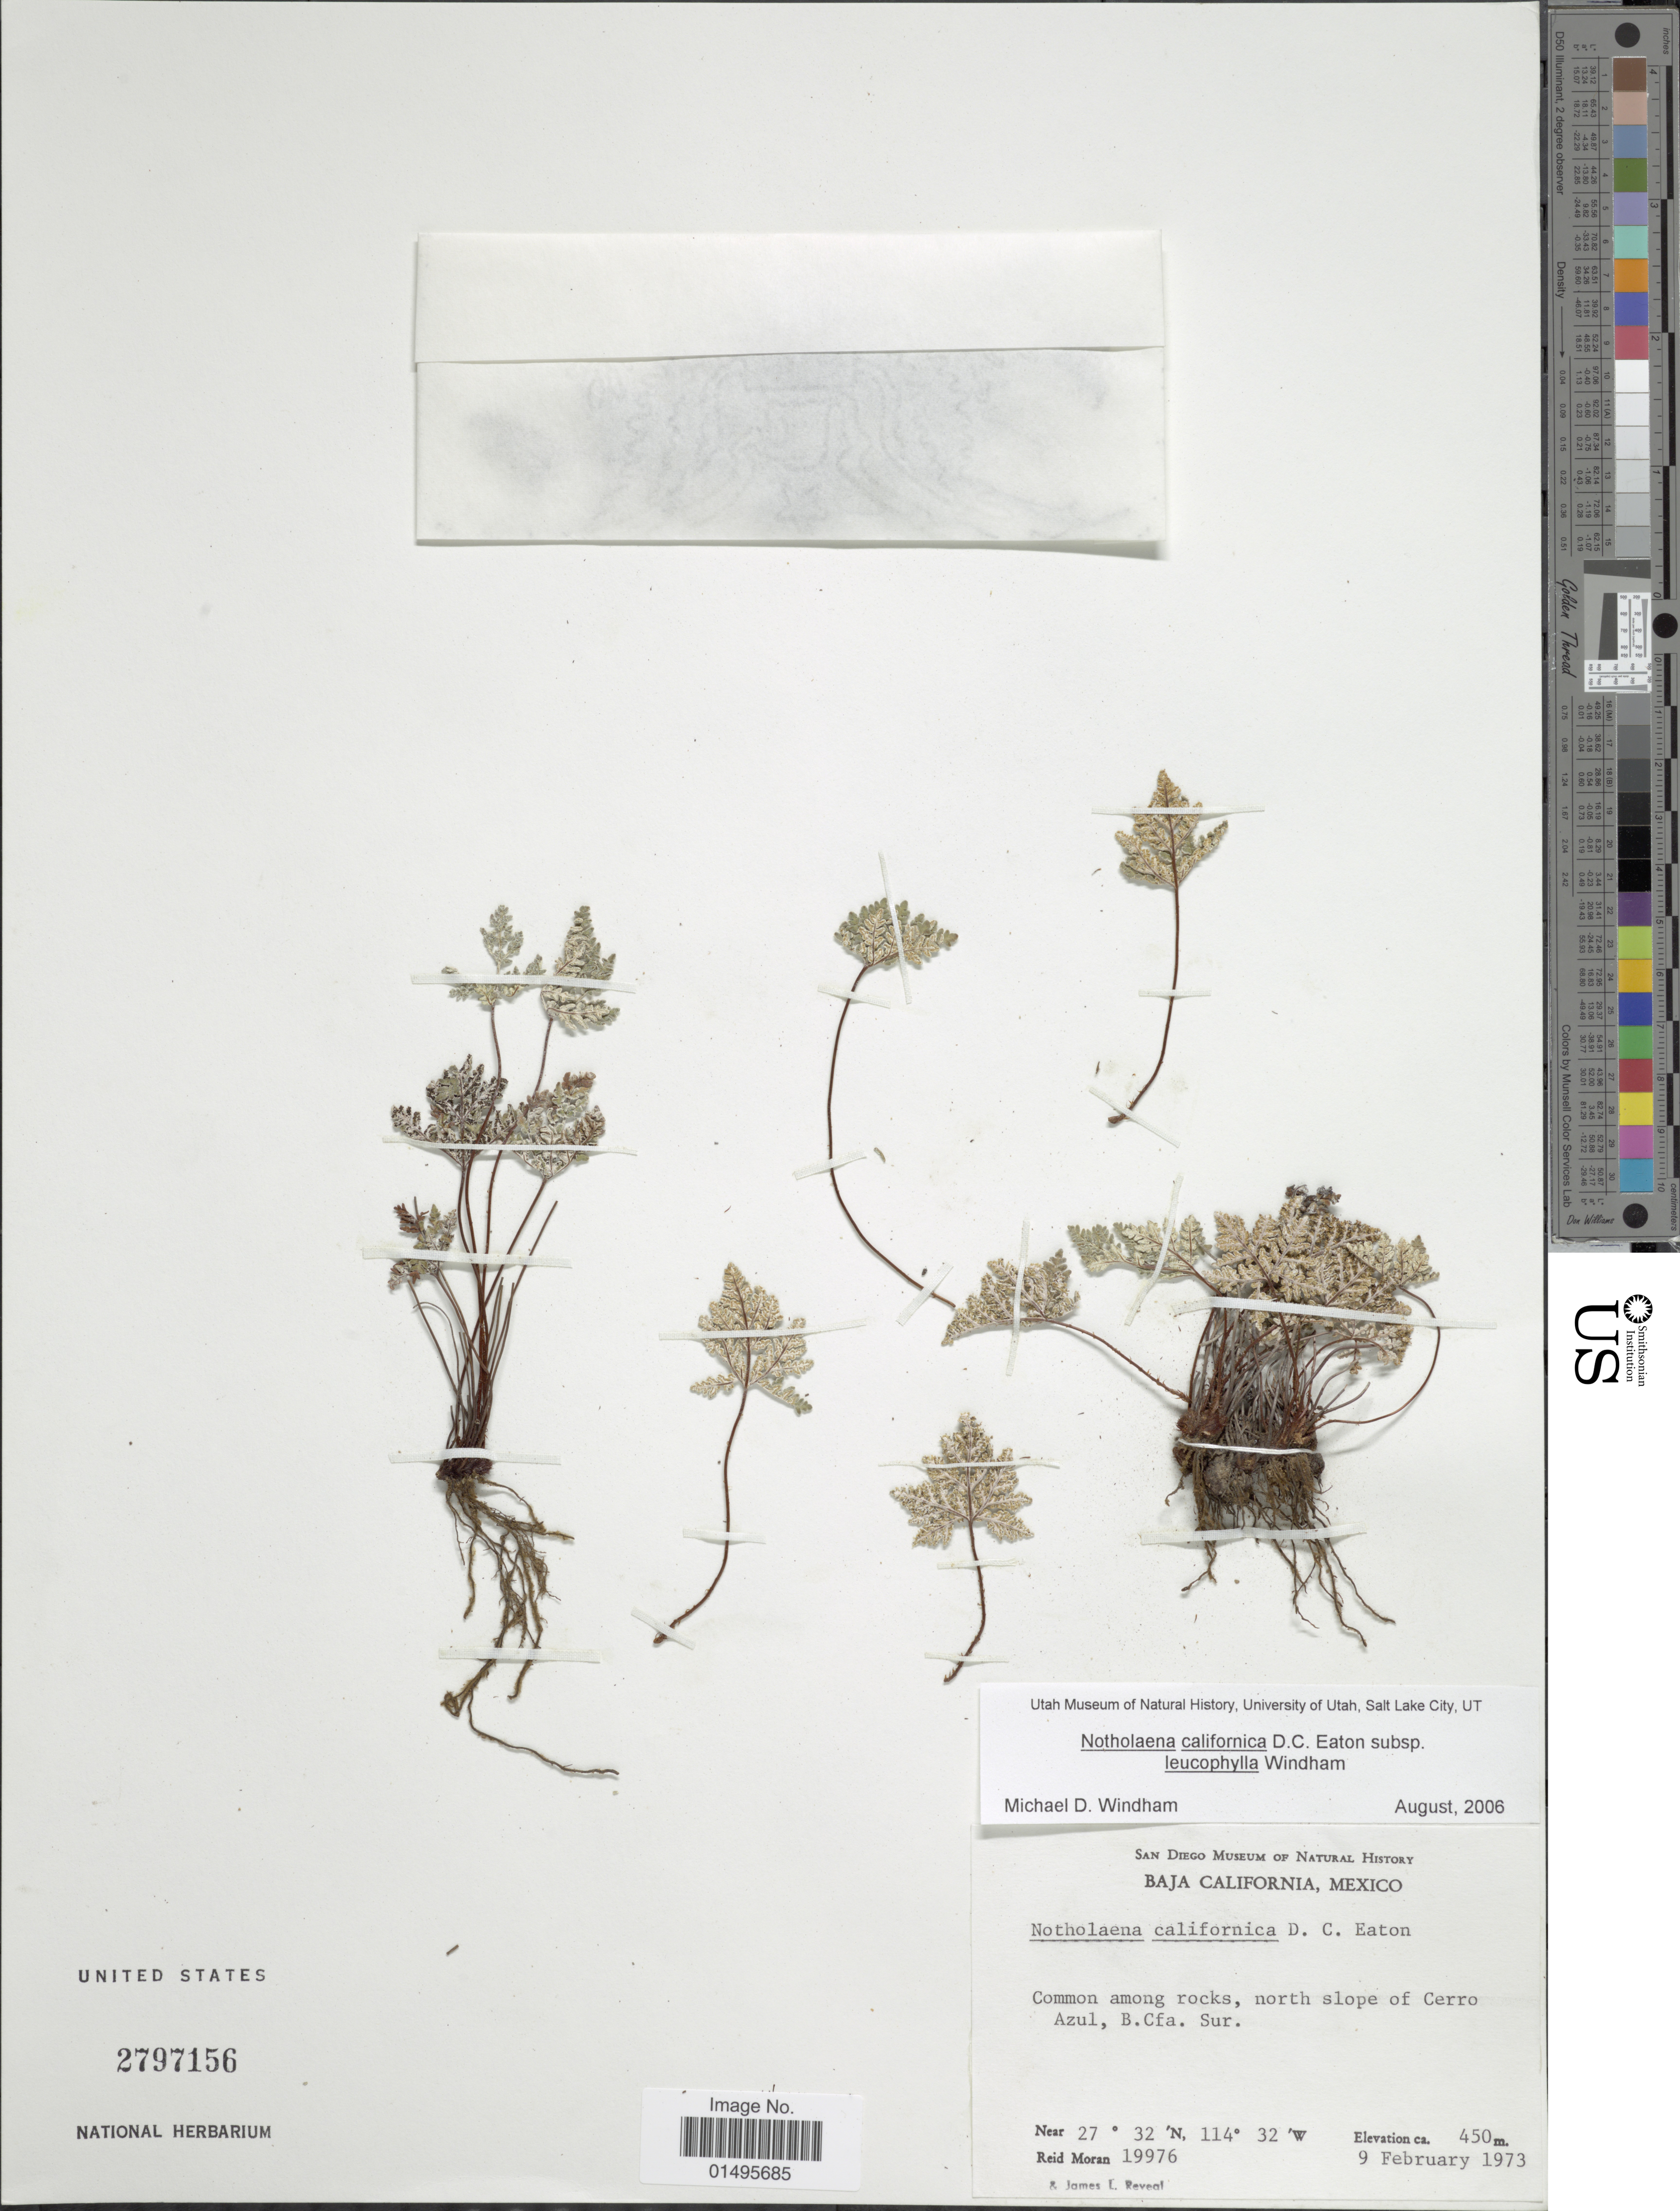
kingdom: Plantae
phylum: Tracheophyta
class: Polypodiopsida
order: Polypodiales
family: Pteridaceae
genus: Notholaena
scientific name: Notholaena californica subsp. leucophylla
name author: Windham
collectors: R. V. Moran & J. L. Reveal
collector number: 19976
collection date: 1973-02-09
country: Mexico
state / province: Baja California Sur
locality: North slope of Cerro Azul, B. Cfa. Sur.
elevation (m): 450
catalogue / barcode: US 2797156